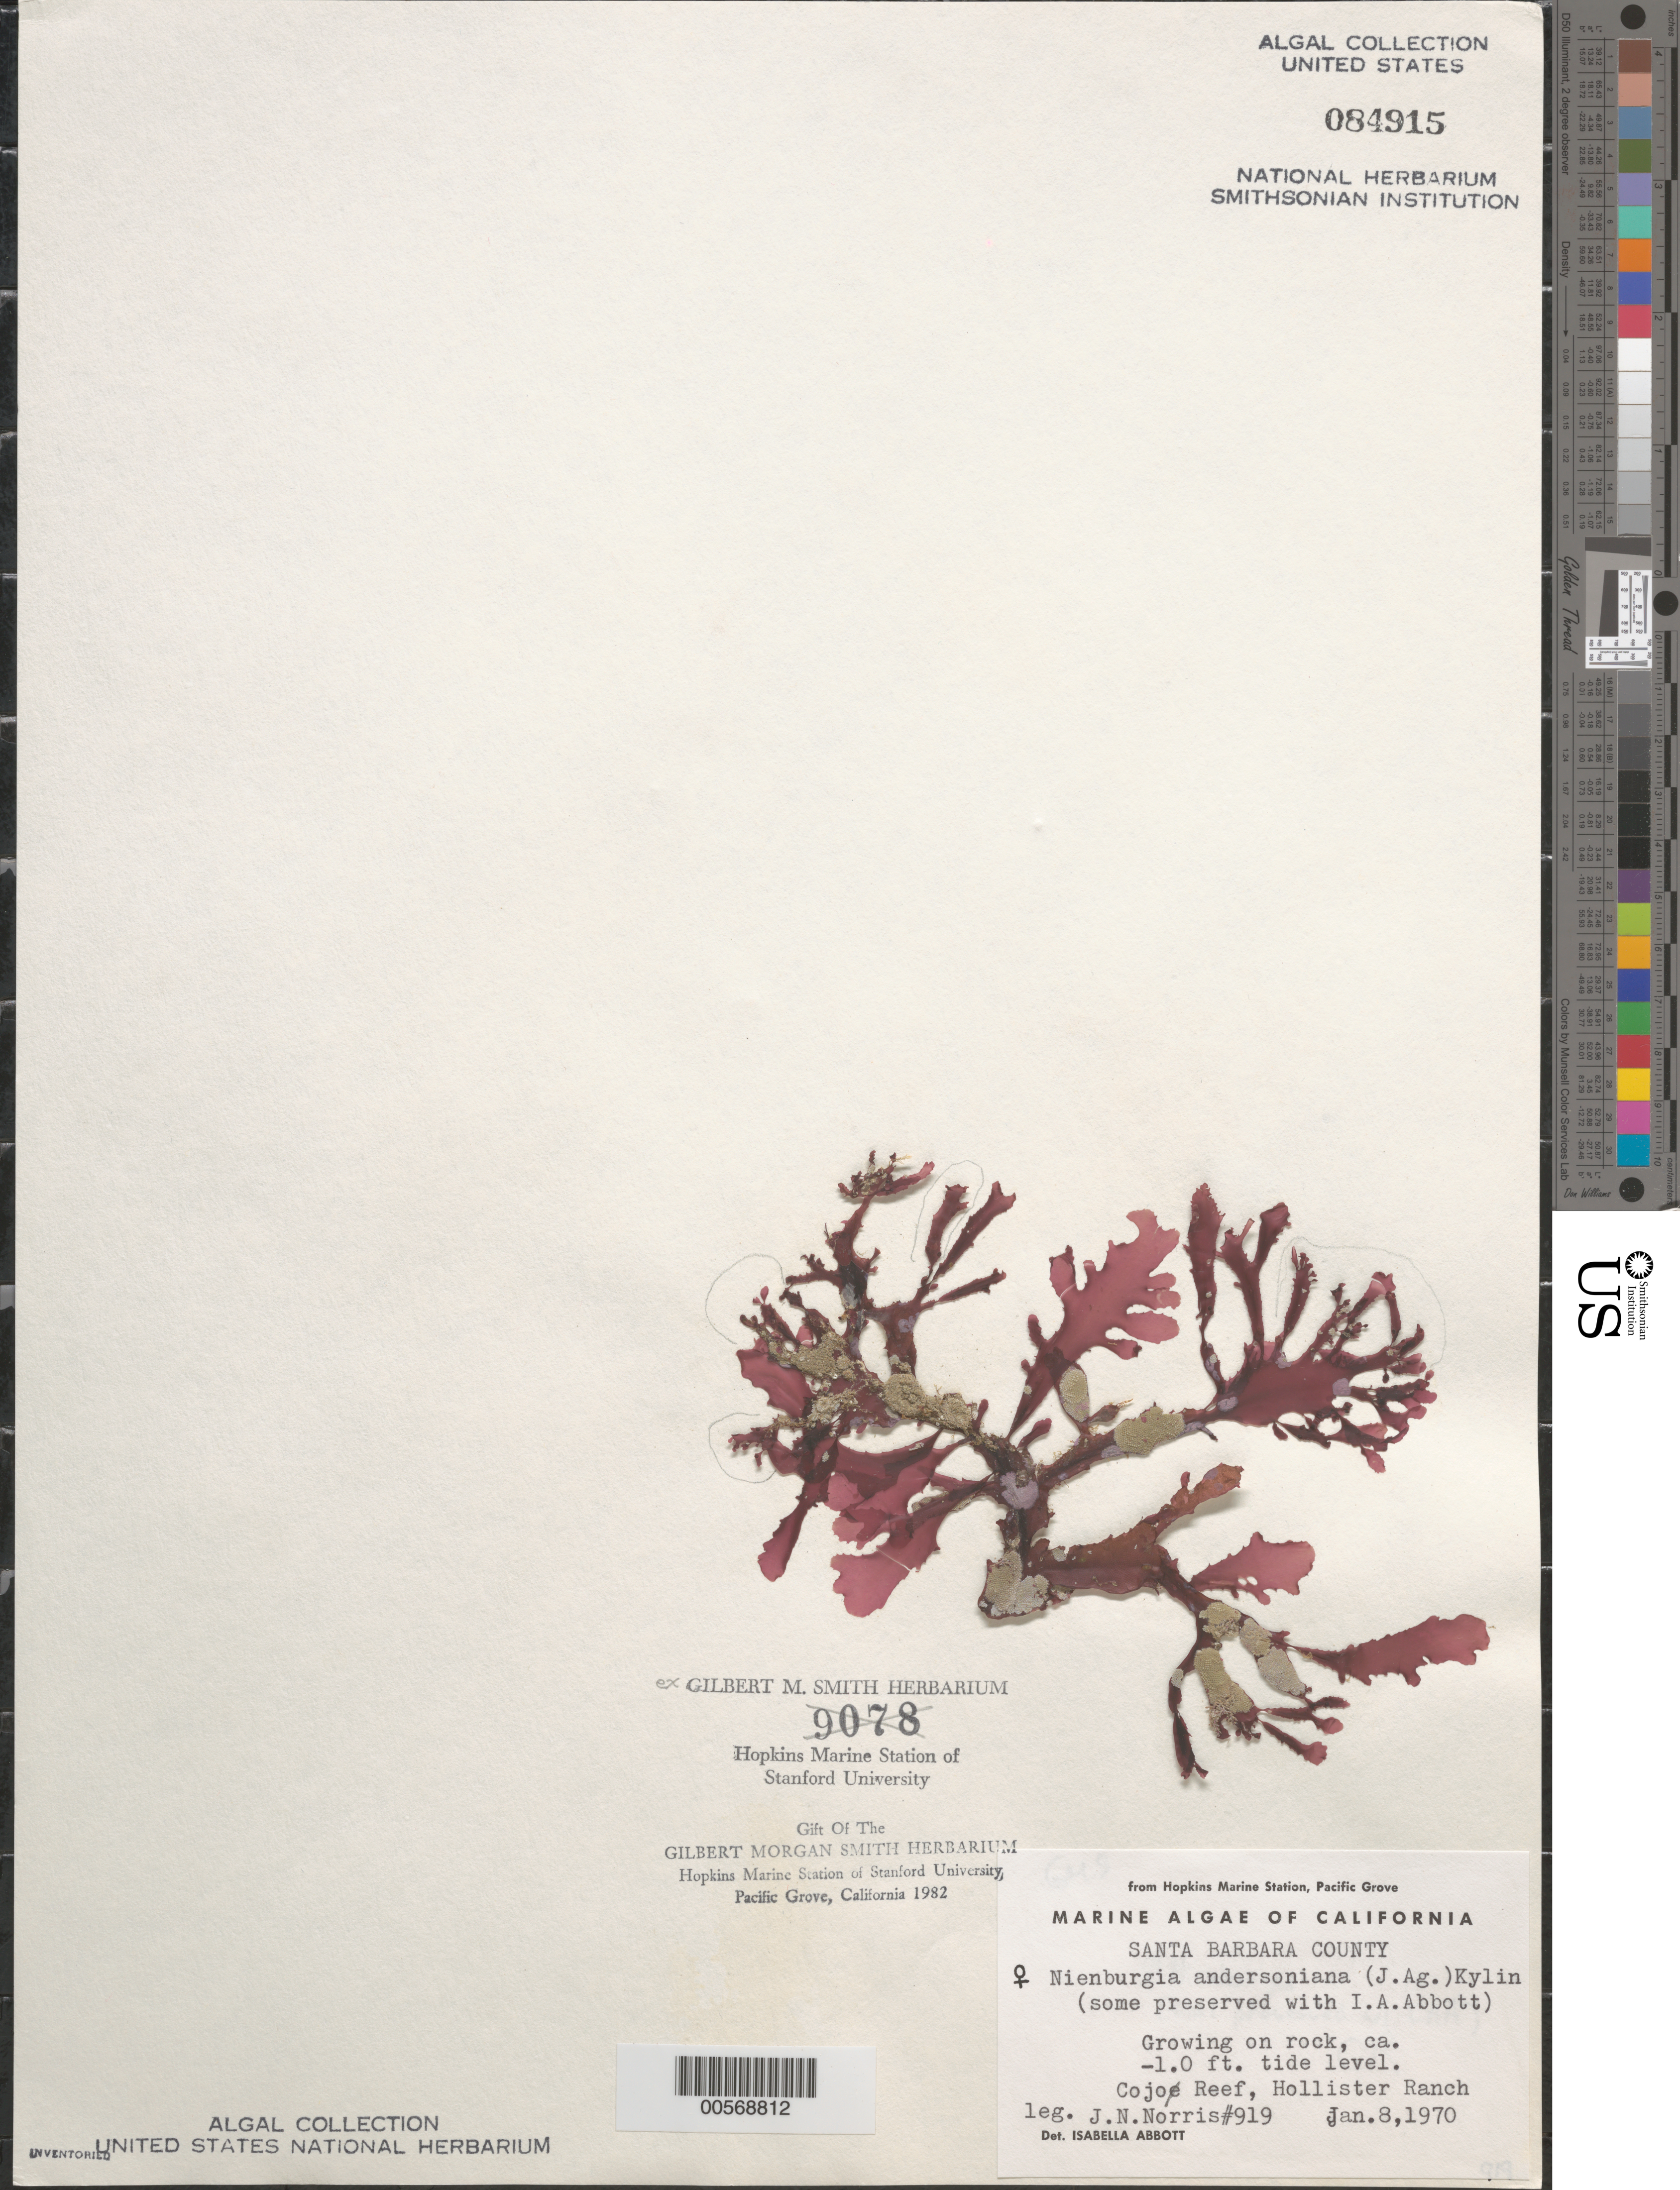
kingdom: Plantae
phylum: Rhodophyta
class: Florideophyceae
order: Ceramiales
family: Delesseriaceae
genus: Nienburgia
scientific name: Nienburgia andersoniana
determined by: Abbott, Isabella A.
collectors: J. N. Norris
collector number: JN-919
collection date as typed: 08 Jan 1970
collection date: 1970-01-08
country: United States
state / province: California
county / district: Santa Barbara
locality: Cojo Reef, Hollister Ranch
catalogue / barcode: US 84915